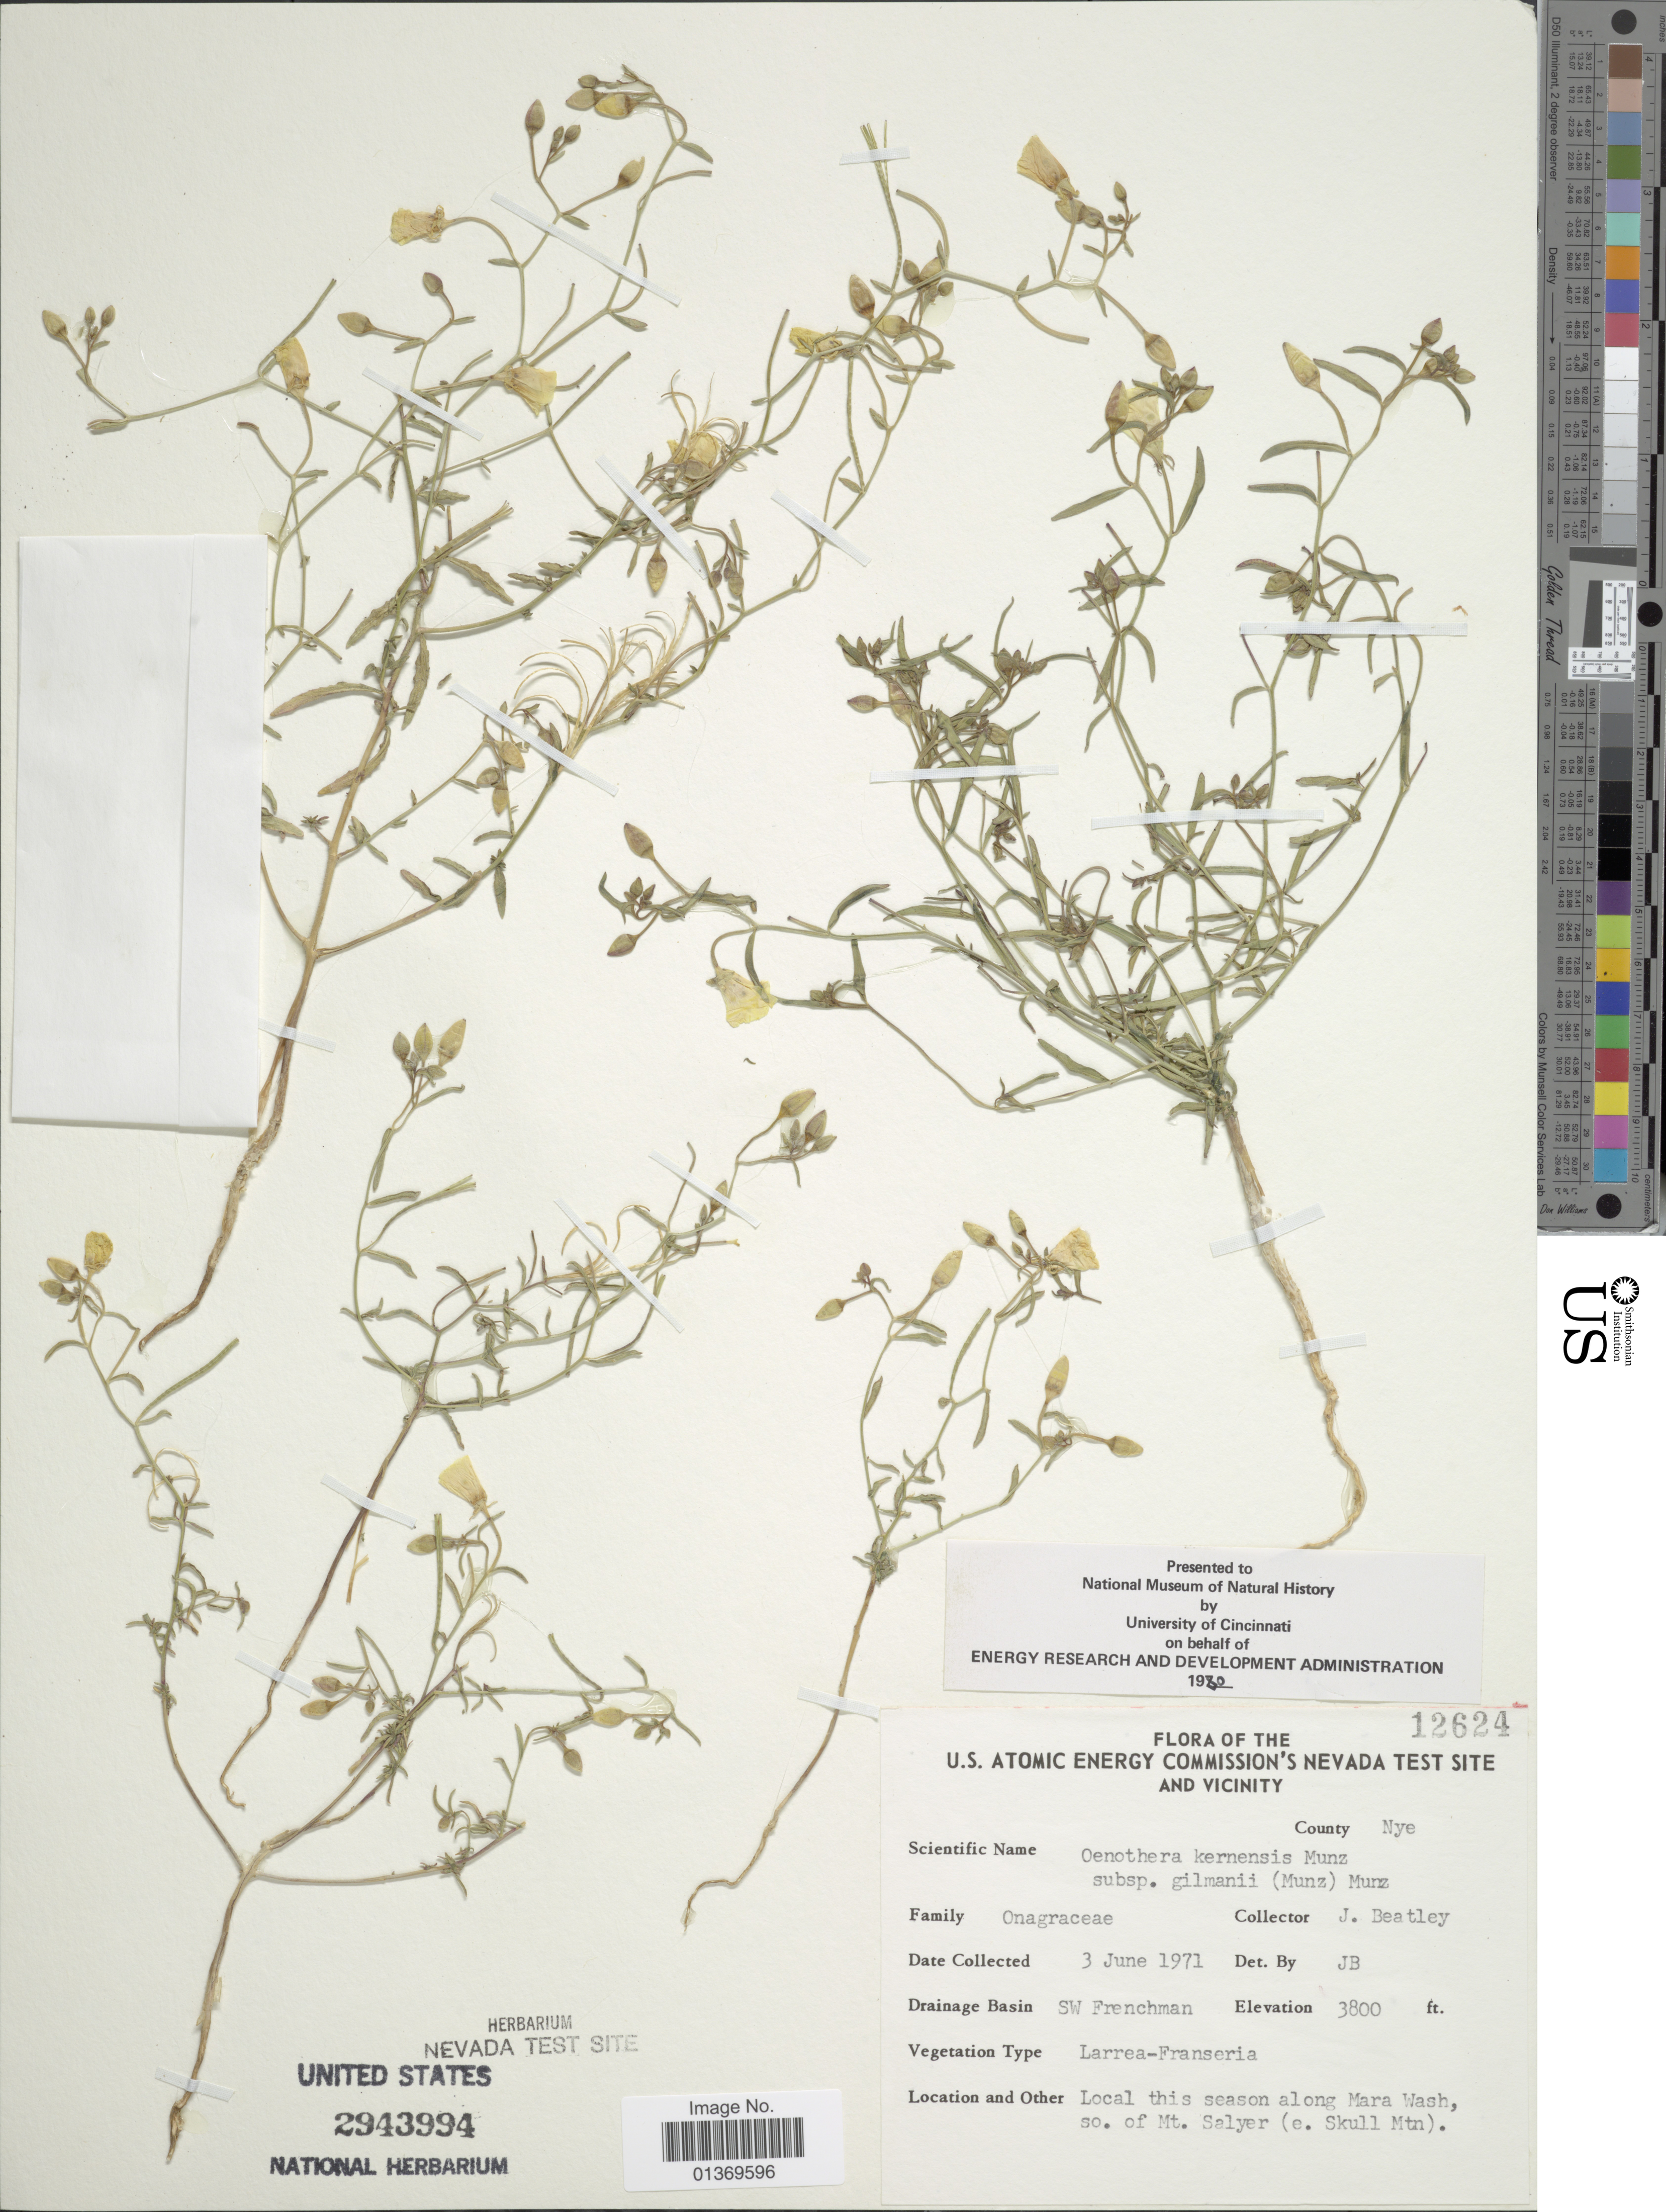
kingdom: Plantae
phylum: Tracheophyta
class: Magnoliopsida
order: Myrtales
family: Onagraceae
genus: Camissonia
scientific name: Camissonia kernensis subsp. gilmanii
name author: (Munz) P.H. Raven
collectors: J. C. Beatley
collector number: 12624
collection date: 1971-06-03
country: United States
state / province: Nevada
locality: U.S. Atomic Energy Commission's Nevada Test Site and Vicinity, County Nye, SW Frenchman, local this season along Mara Wash, so. of Mt. Salyer (e. Skull Mtn)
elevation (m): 1158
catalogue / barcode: US 2943994